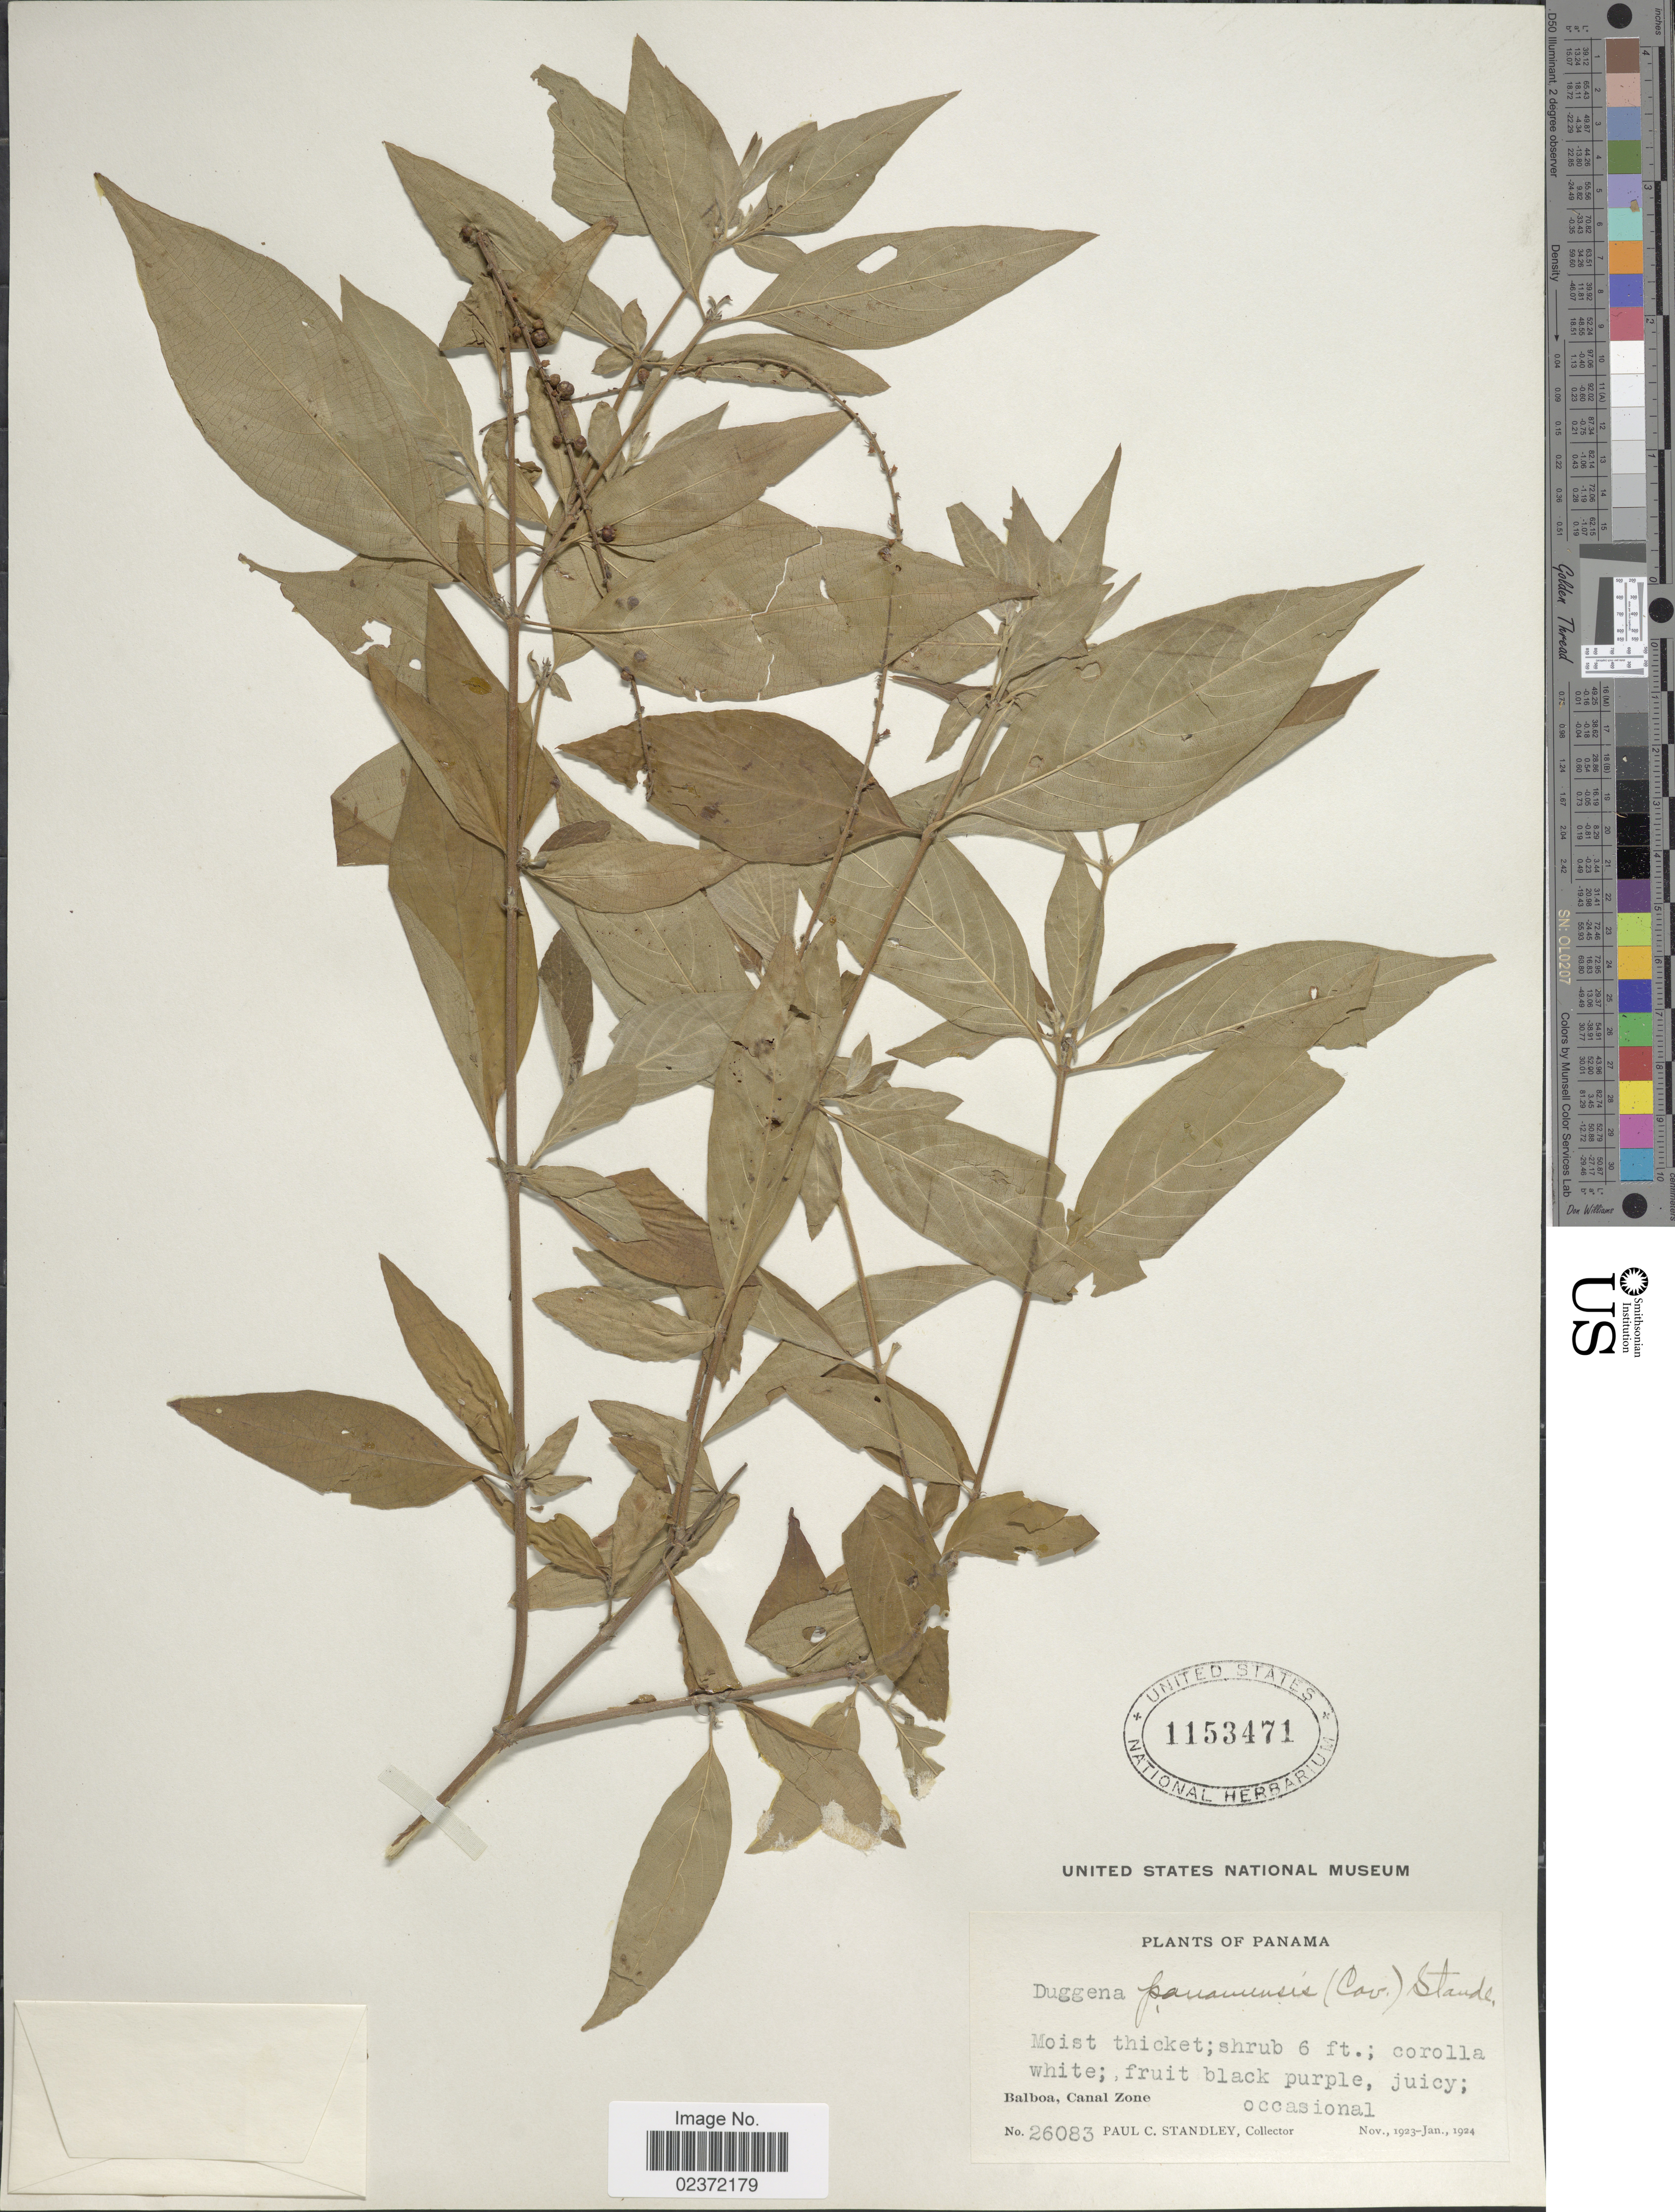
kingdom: Plantae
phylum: Tracheophyta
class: Magnoliopsida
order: Gentianales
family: Rubiaceae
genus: Gonzalagunia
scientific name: Gonzalagunia panamensis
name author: (Cav.) K. Schum.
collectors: P. C. Standley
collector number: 26083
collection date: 1923-11/1924-01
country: Panama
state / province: Colón / Panamá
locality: Balboa, Canal Zone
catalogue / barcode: US 1153471